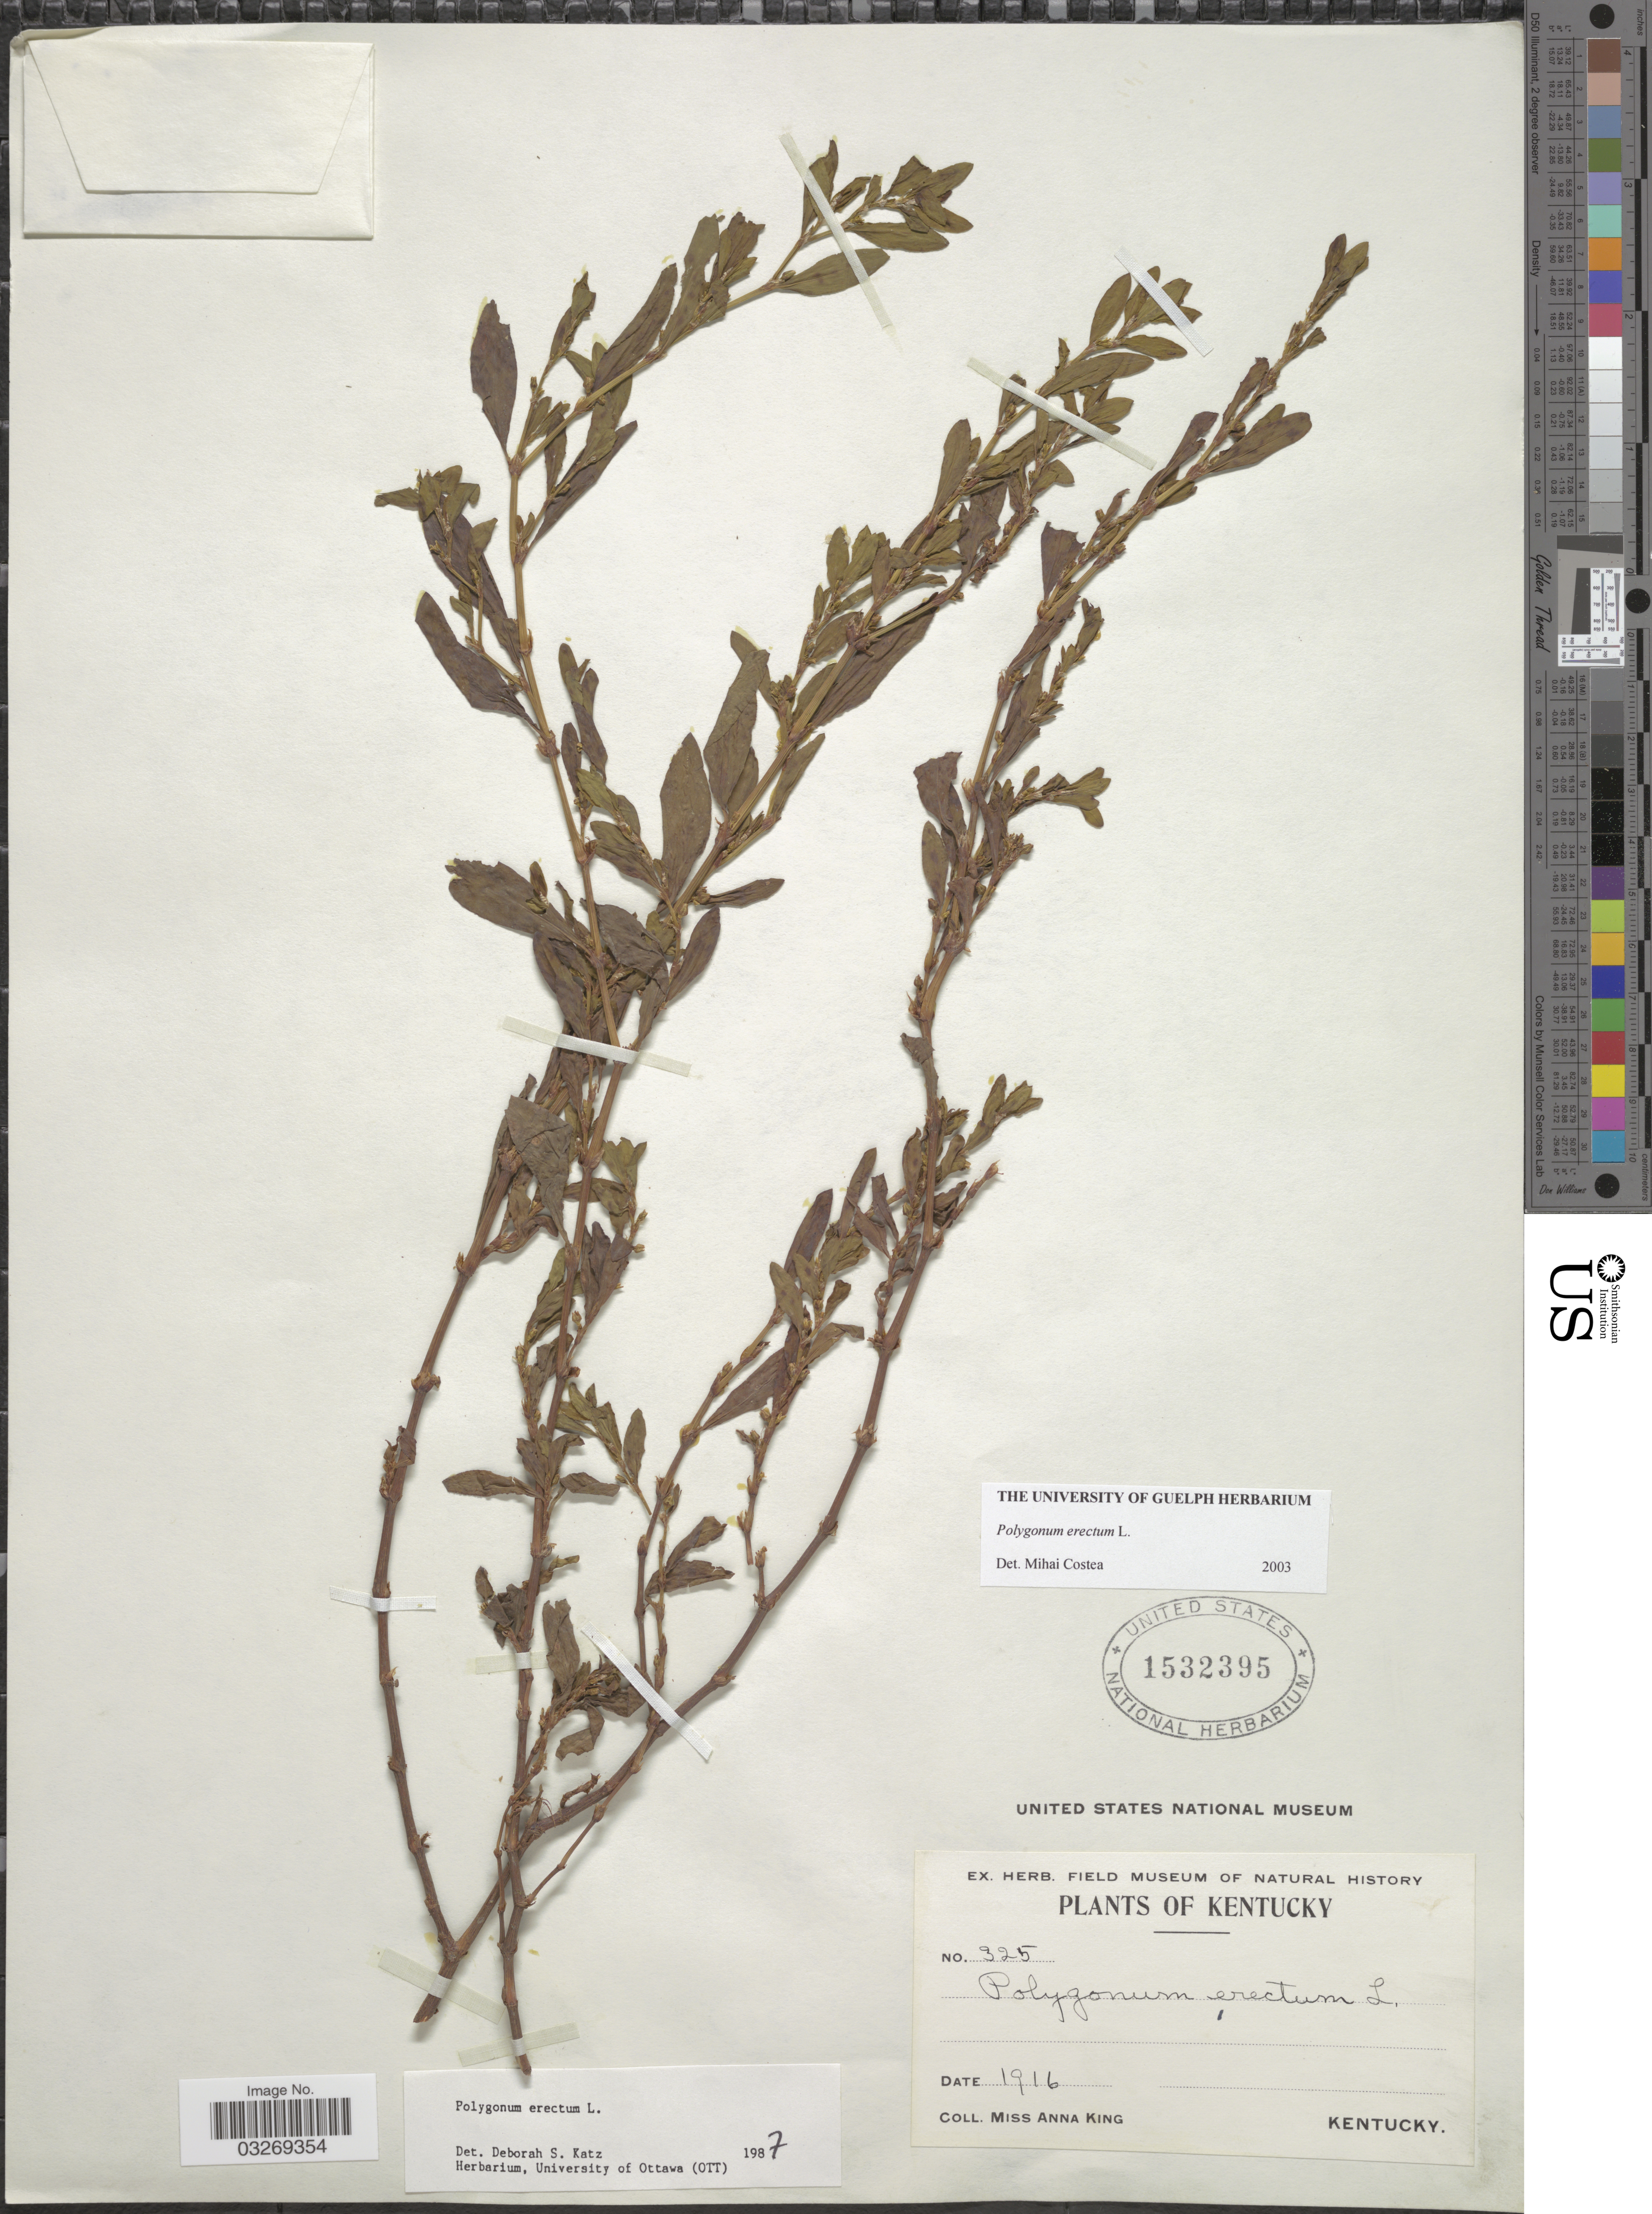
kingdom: Plantae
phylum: Tracheophyta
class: Magnoliopsida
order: Caryophyllales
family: Polygonaceae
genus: Polygonum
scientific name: Polygonum erectum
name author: L.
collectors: A. King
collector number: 325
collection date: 1916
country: United States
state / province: Kentucky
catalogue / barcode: US 1532395